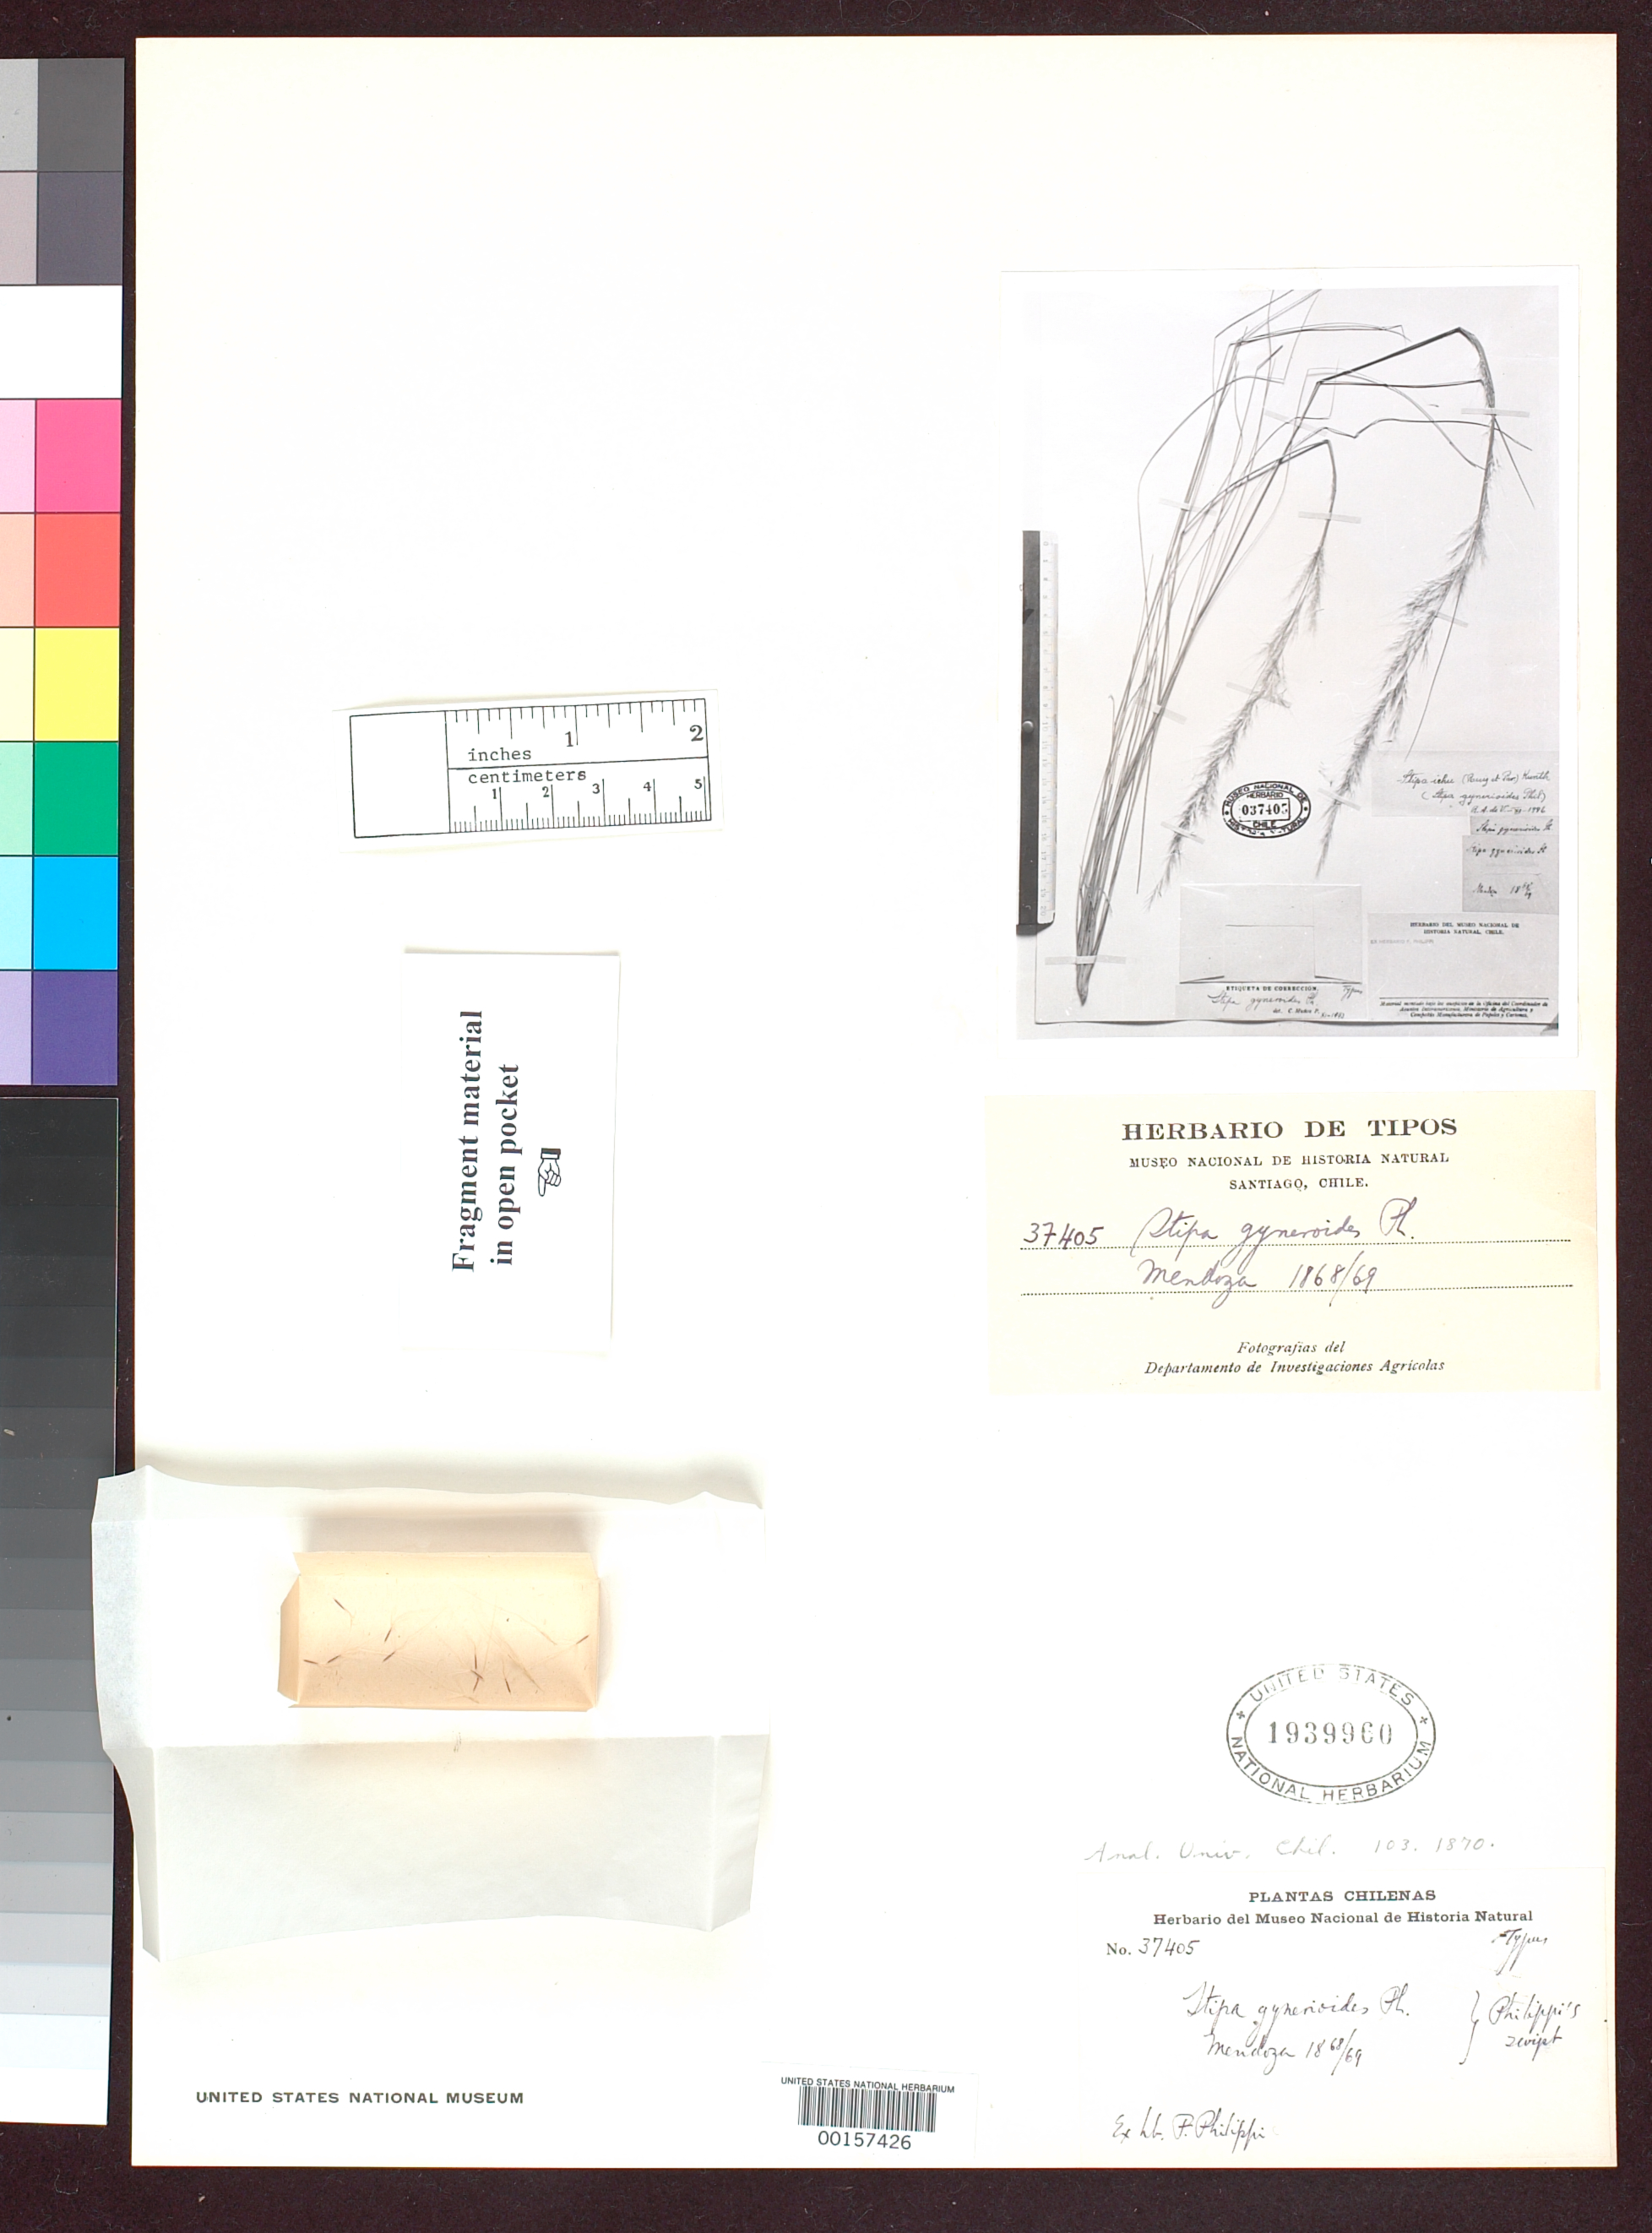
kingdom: Plantae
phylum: Tracheophyta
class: Liliopsida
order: Poales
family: Poaceae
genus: Stipa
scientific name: Stipa gyneroides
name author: Phil.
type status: Type Fragment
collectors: R. A. Philippi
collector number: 37405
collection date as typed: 1868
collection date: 1868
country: Argentina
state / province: Mendoza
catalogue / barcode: US 1929960